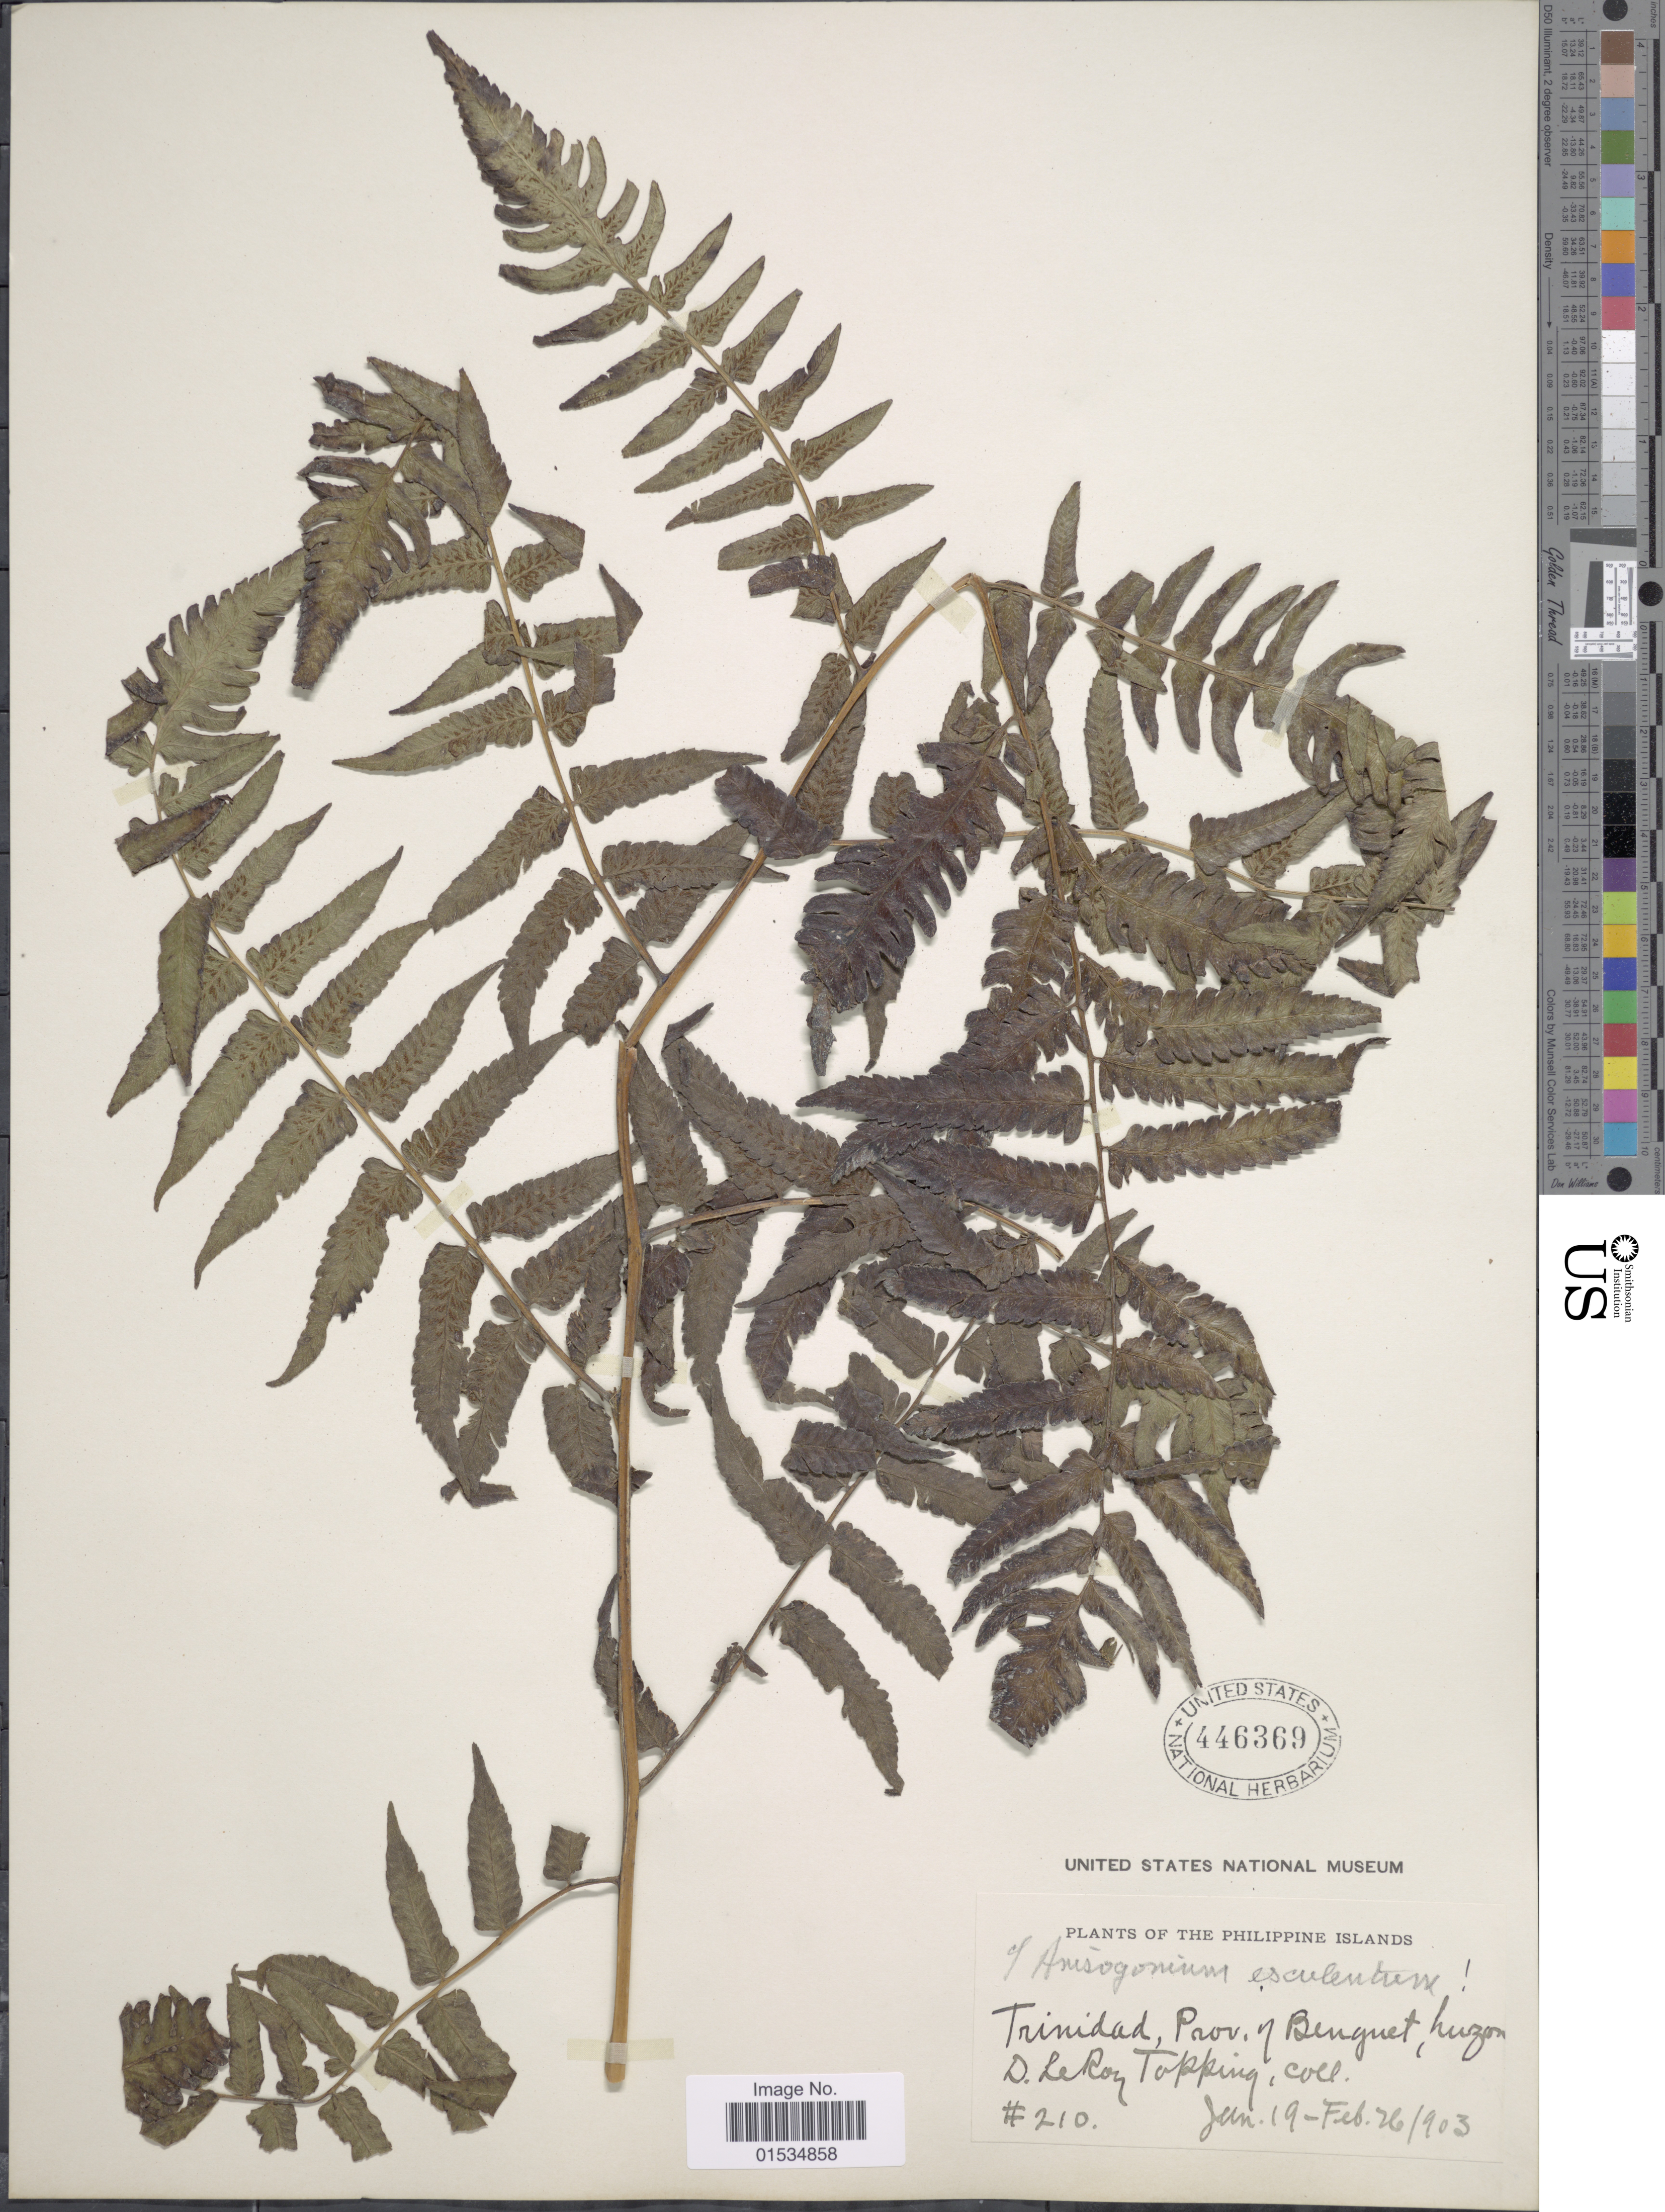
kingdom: Plantae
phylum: Tracheophyta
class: Polypodiopsida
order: Polypodiales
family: Athyriaceae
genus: Diplazium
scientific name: Diplazium esculentum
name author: (Retz.) Sw.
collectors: D. L. Topping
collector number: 210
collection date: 1903-01-19/1903-02-26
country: Philippines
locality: Trinidad, Prov. Benguet, Luzon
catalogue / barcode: US 446369